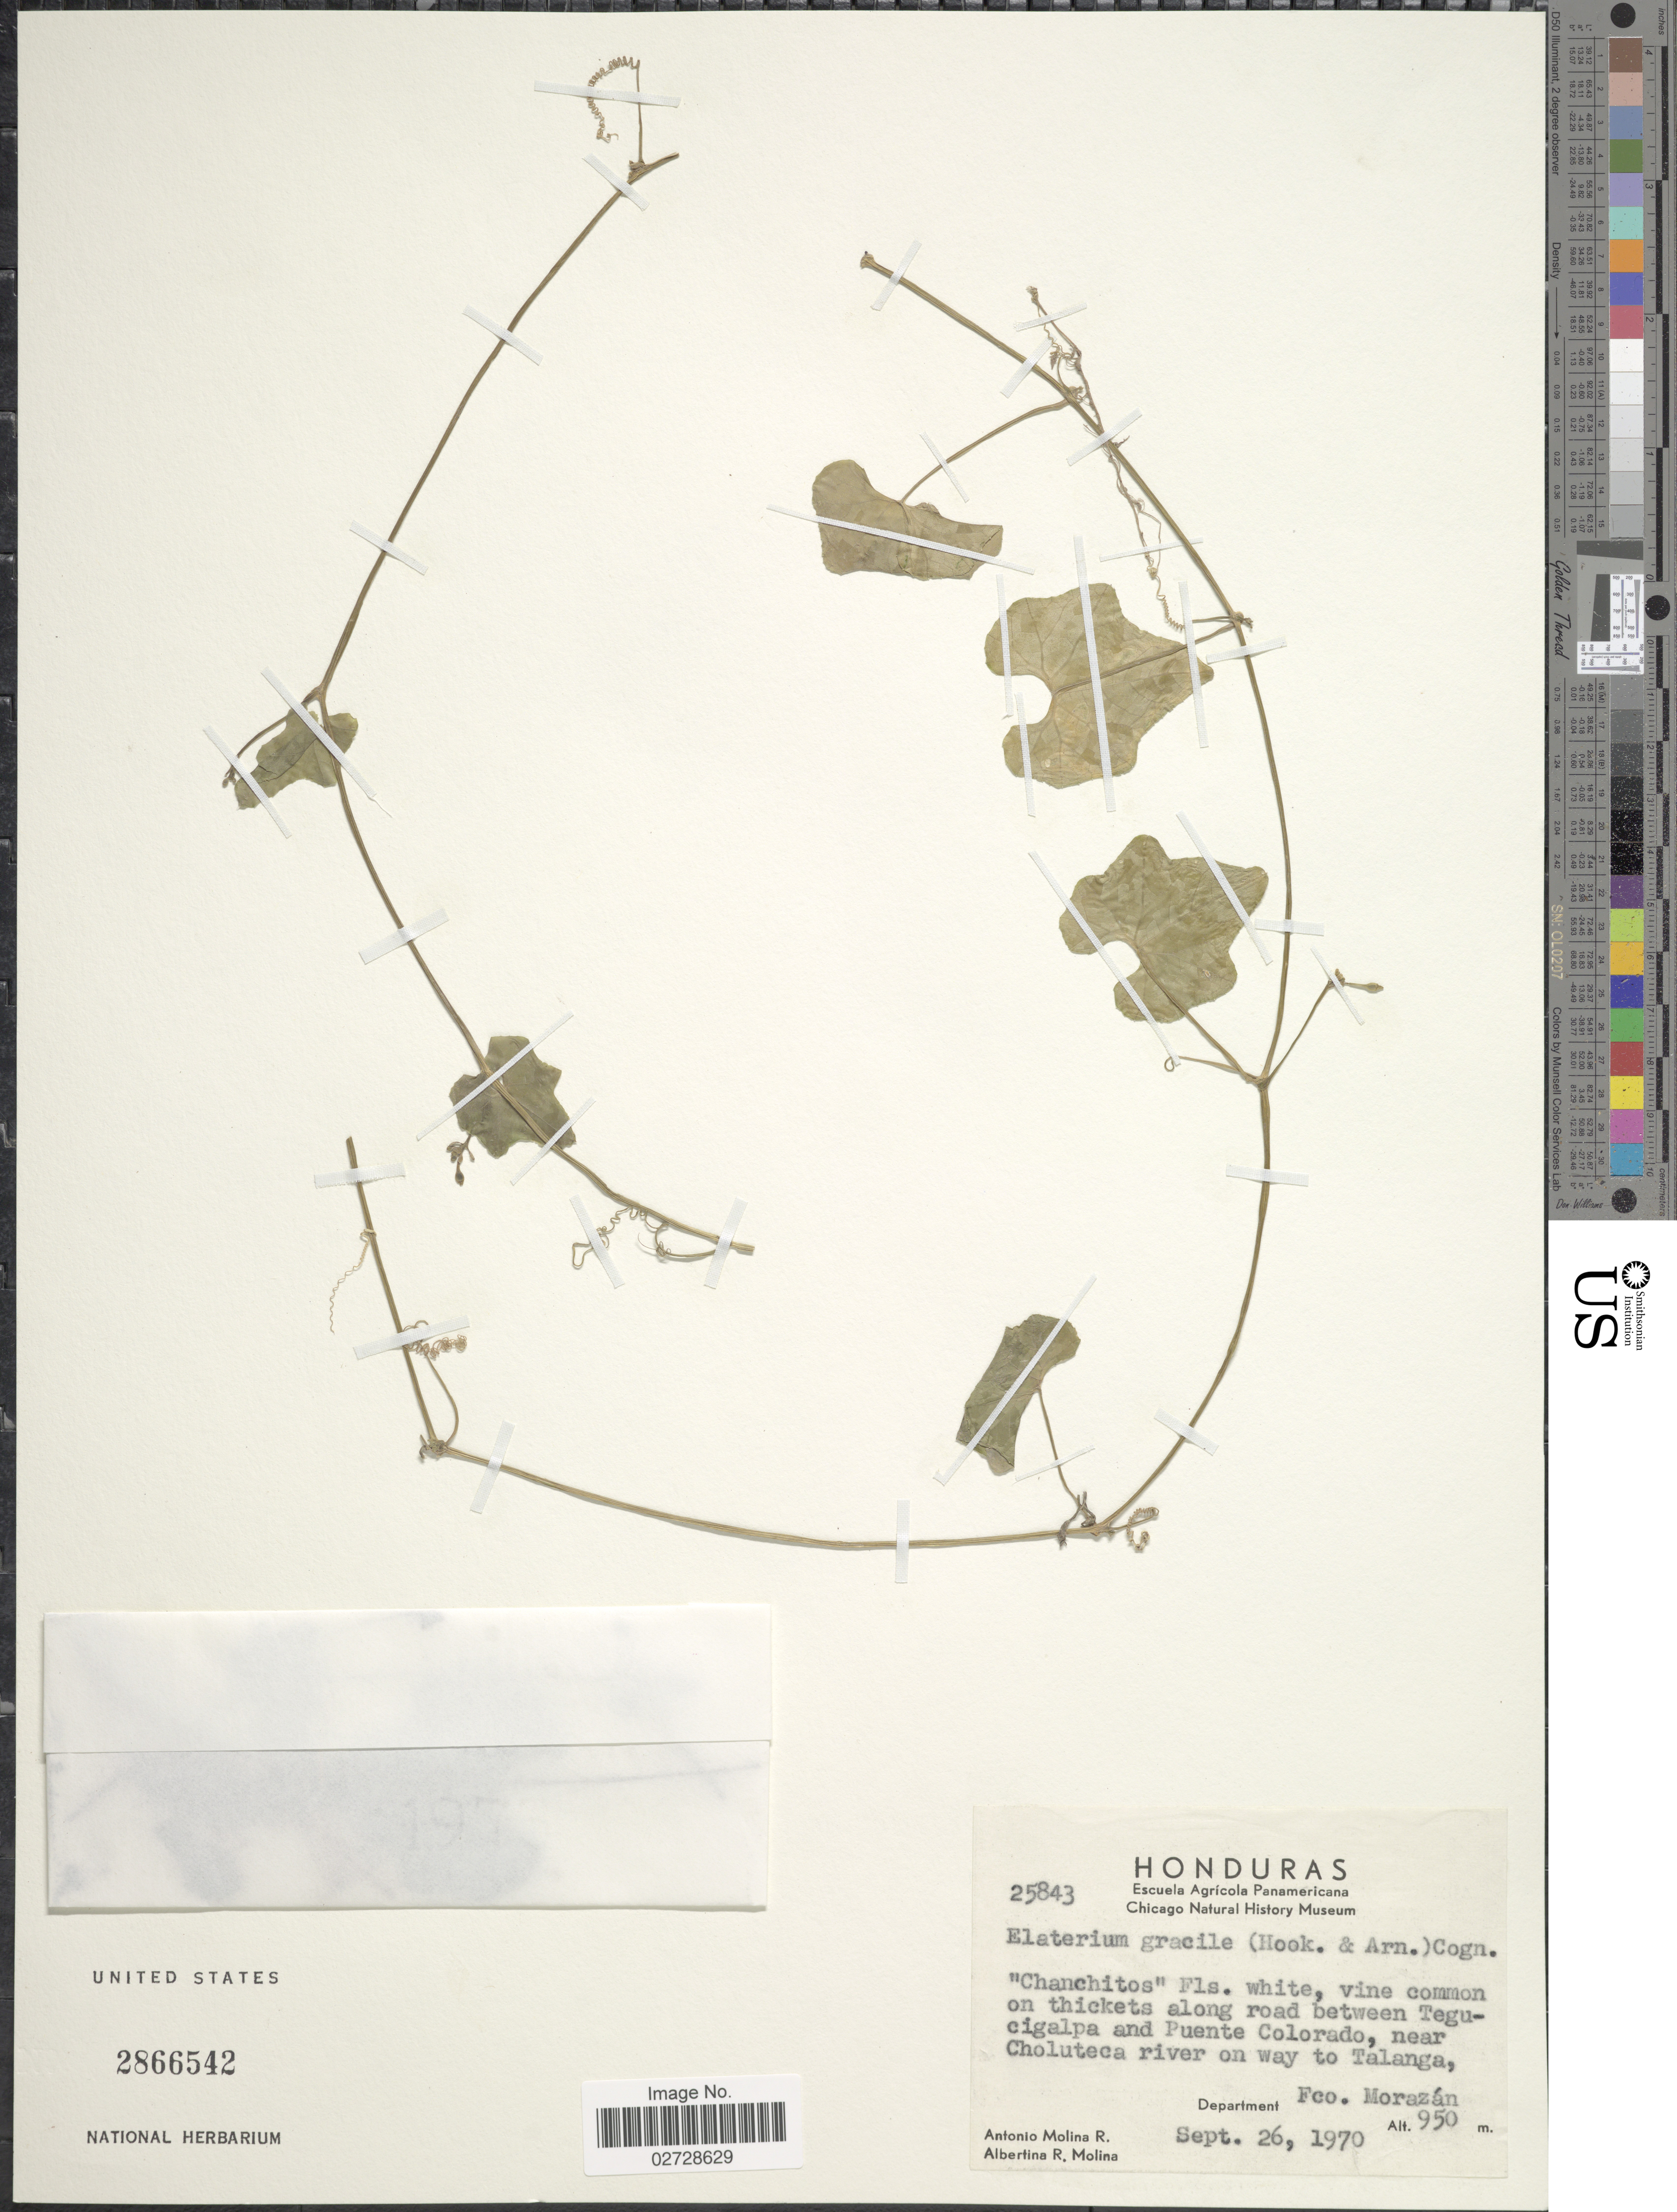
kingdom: Plantae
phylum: Tracheophyta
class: Magnoliopsida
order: Cucurbitales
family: Cucurbitaceae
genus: Cyclanthera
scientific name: Cyclanthera carthagenensis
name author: (Jacq.) H. Schaef. & S.S. Renner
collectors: A. Molina R. & A. R. Molina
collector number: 25843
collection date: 1970-09-26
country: Honduras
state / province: Fco. Morazán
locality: Common on thickets along road between Tegucigalpa and Puente Colorado, near Choluteca river on way to Talanga.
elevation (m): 950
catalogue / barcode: US 2866542